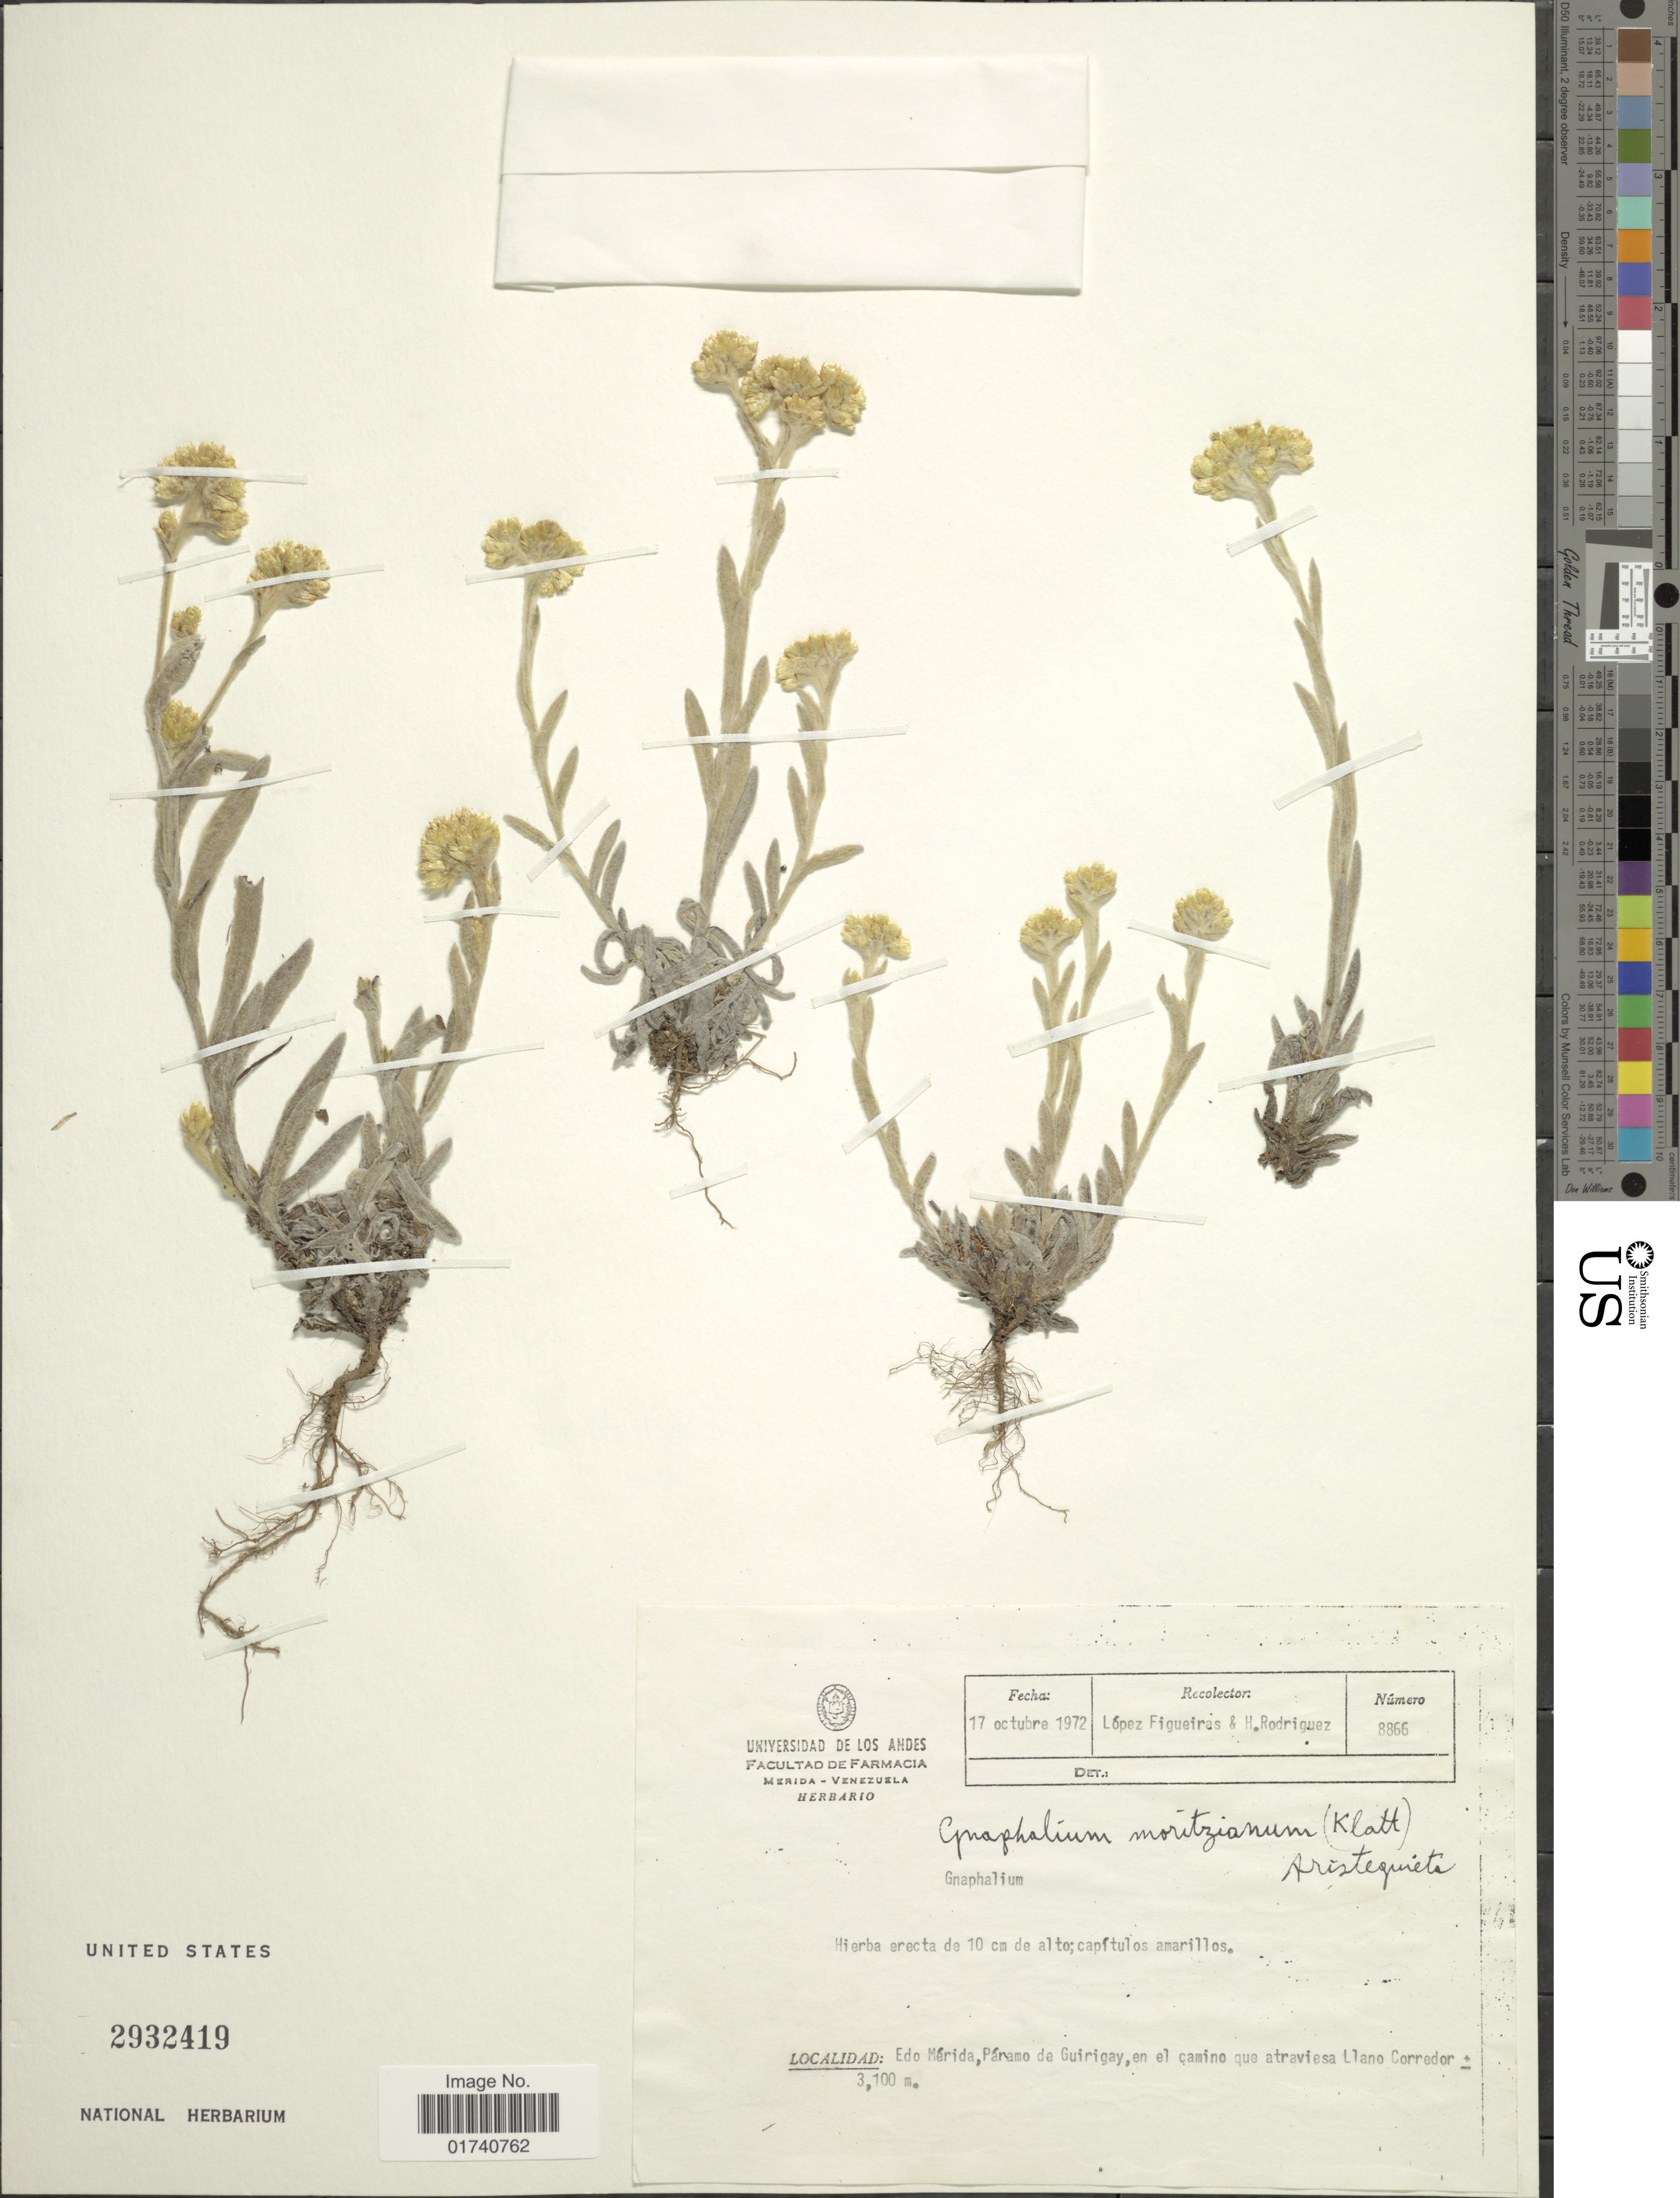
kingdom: Plantae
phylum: Tracheophyta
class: Magnoliopsida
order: Asterales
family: Asteraceae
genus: Pseudognaphalium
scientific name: Pseudognaphalium moritizianum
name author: (Klatt) V.M. Badillo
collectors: M. López Figueiras & H. Rodríguez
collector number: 8866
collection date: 1972-10-17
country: Venezuela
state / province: Mérida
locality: Edo Merida, Paramo de Guiragay, en el camino que atraviesa Llano Corredor.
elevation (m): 3100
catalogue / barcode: US 2932419